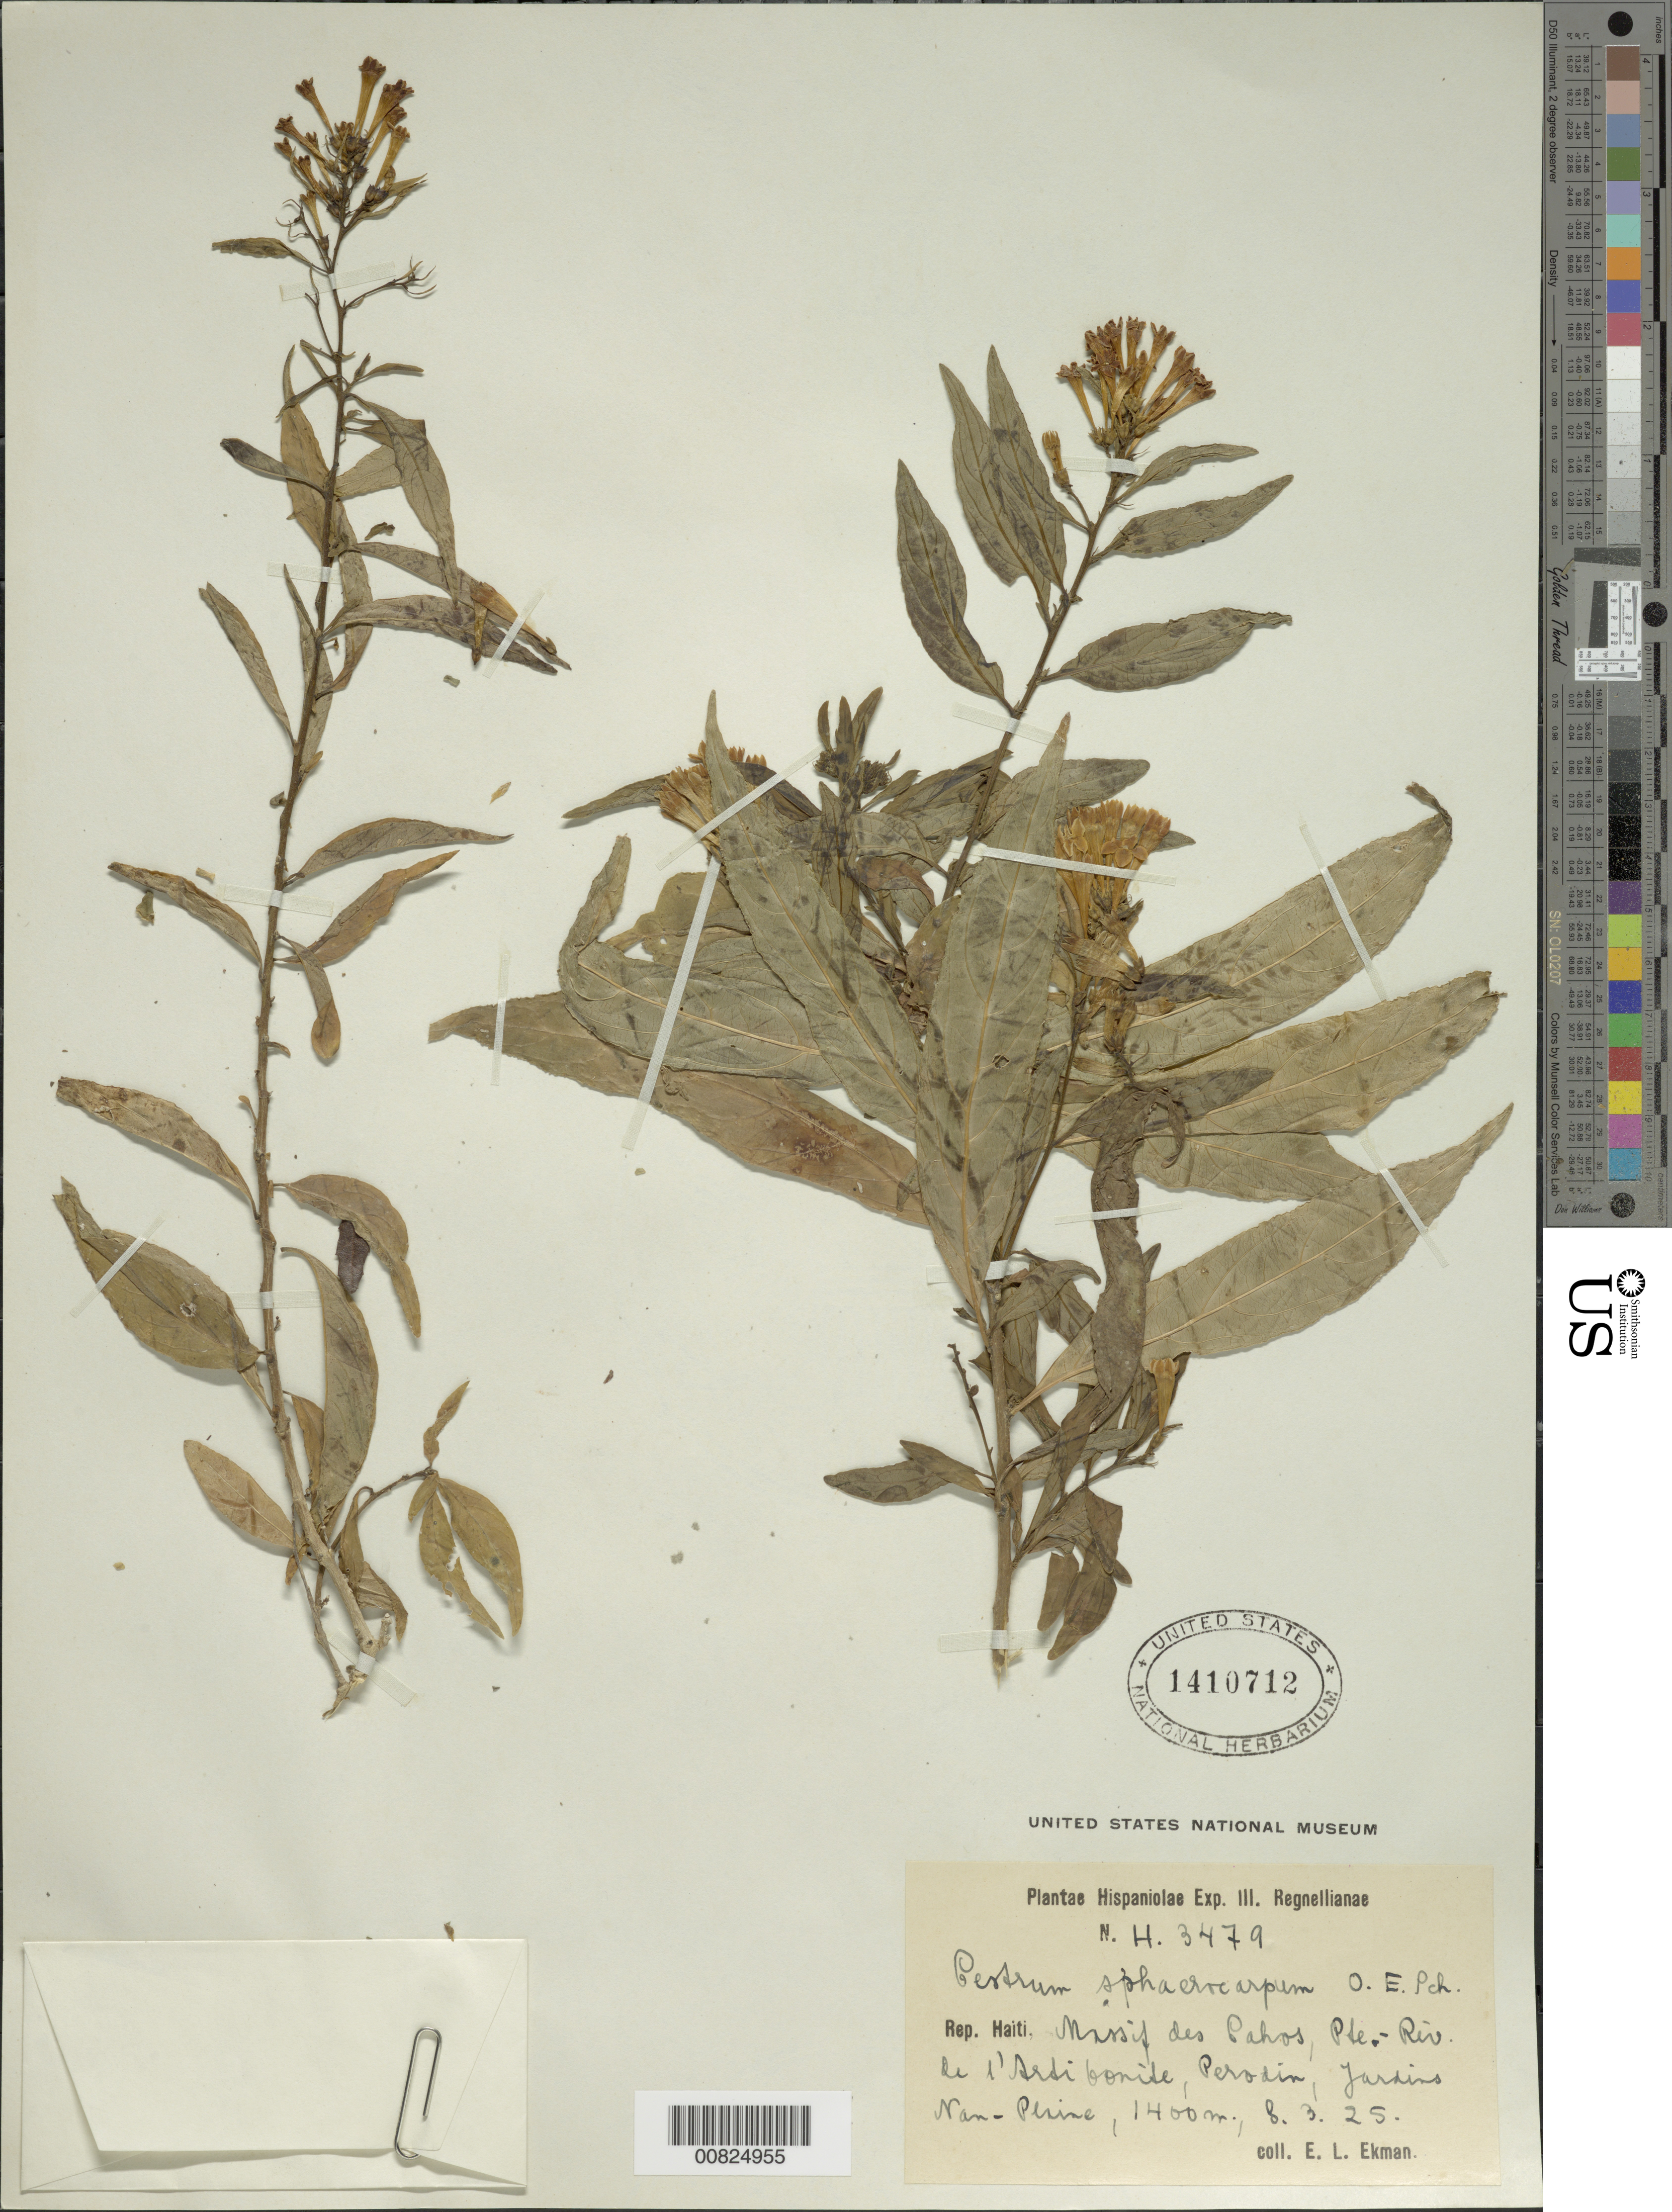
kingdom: Plantae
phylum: Tracheophyta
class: Magnoliopsida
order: Solanales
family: Solanaceae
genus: Cestrum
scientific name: Cestrum sphaerocarpum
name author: O.E. Schulz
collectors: E. L. Ekman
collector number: H 3479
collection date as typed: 08 Mar 1925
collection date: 1925-03-08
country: Haiti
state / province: Artibonite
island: Hispaniola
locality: Massif des Cahos, Pte.-Riv. de l'Artibonite, Perotin, Jardins Nan-Plaine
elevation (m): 1400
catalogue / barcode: US 1410712